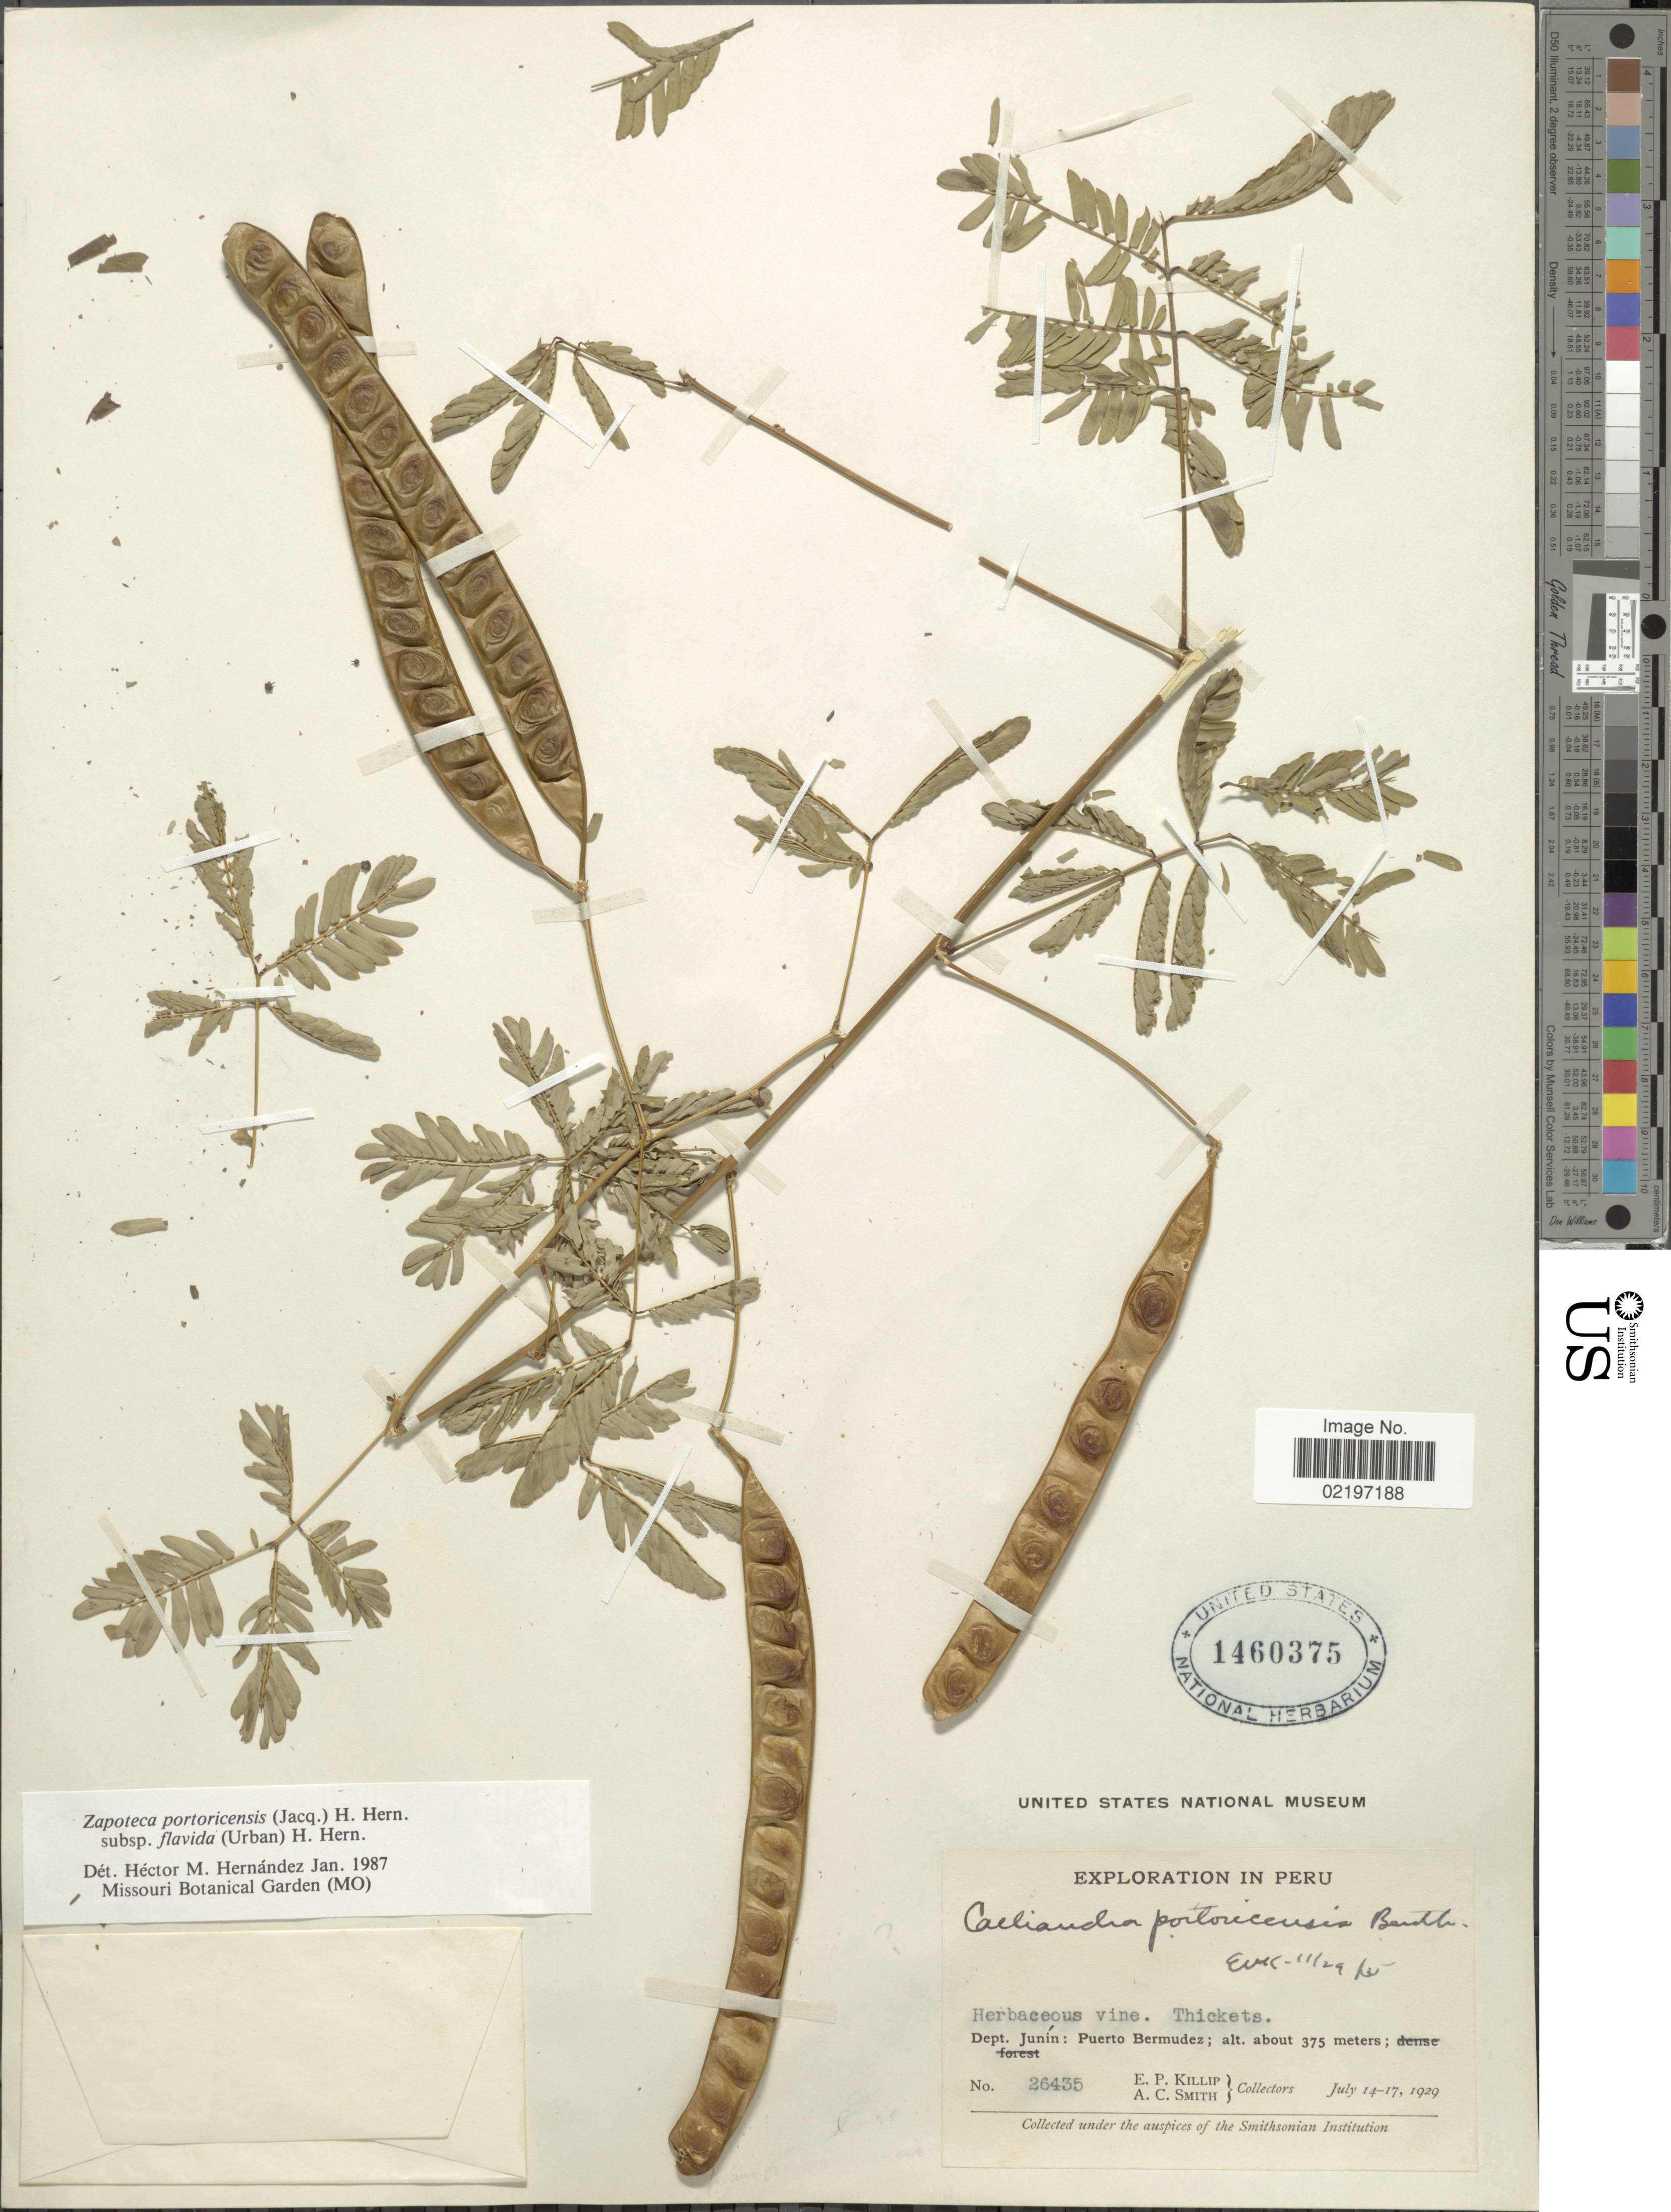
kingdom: Plantae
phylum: Tracheophyta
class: Magnoliopsida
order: Fabales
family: Fabaceae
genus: Zapoteca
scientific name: Zapoteca portoricensis subsp. flavida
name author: (Urb.) H.M. Hern.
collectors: E. P. Killip & A. C. Smith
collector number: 26435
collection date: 1929-07-14/1929-07-17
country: Peru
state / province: Junín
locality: Puerto Bermudez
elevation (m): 375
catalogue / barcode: US 1460375